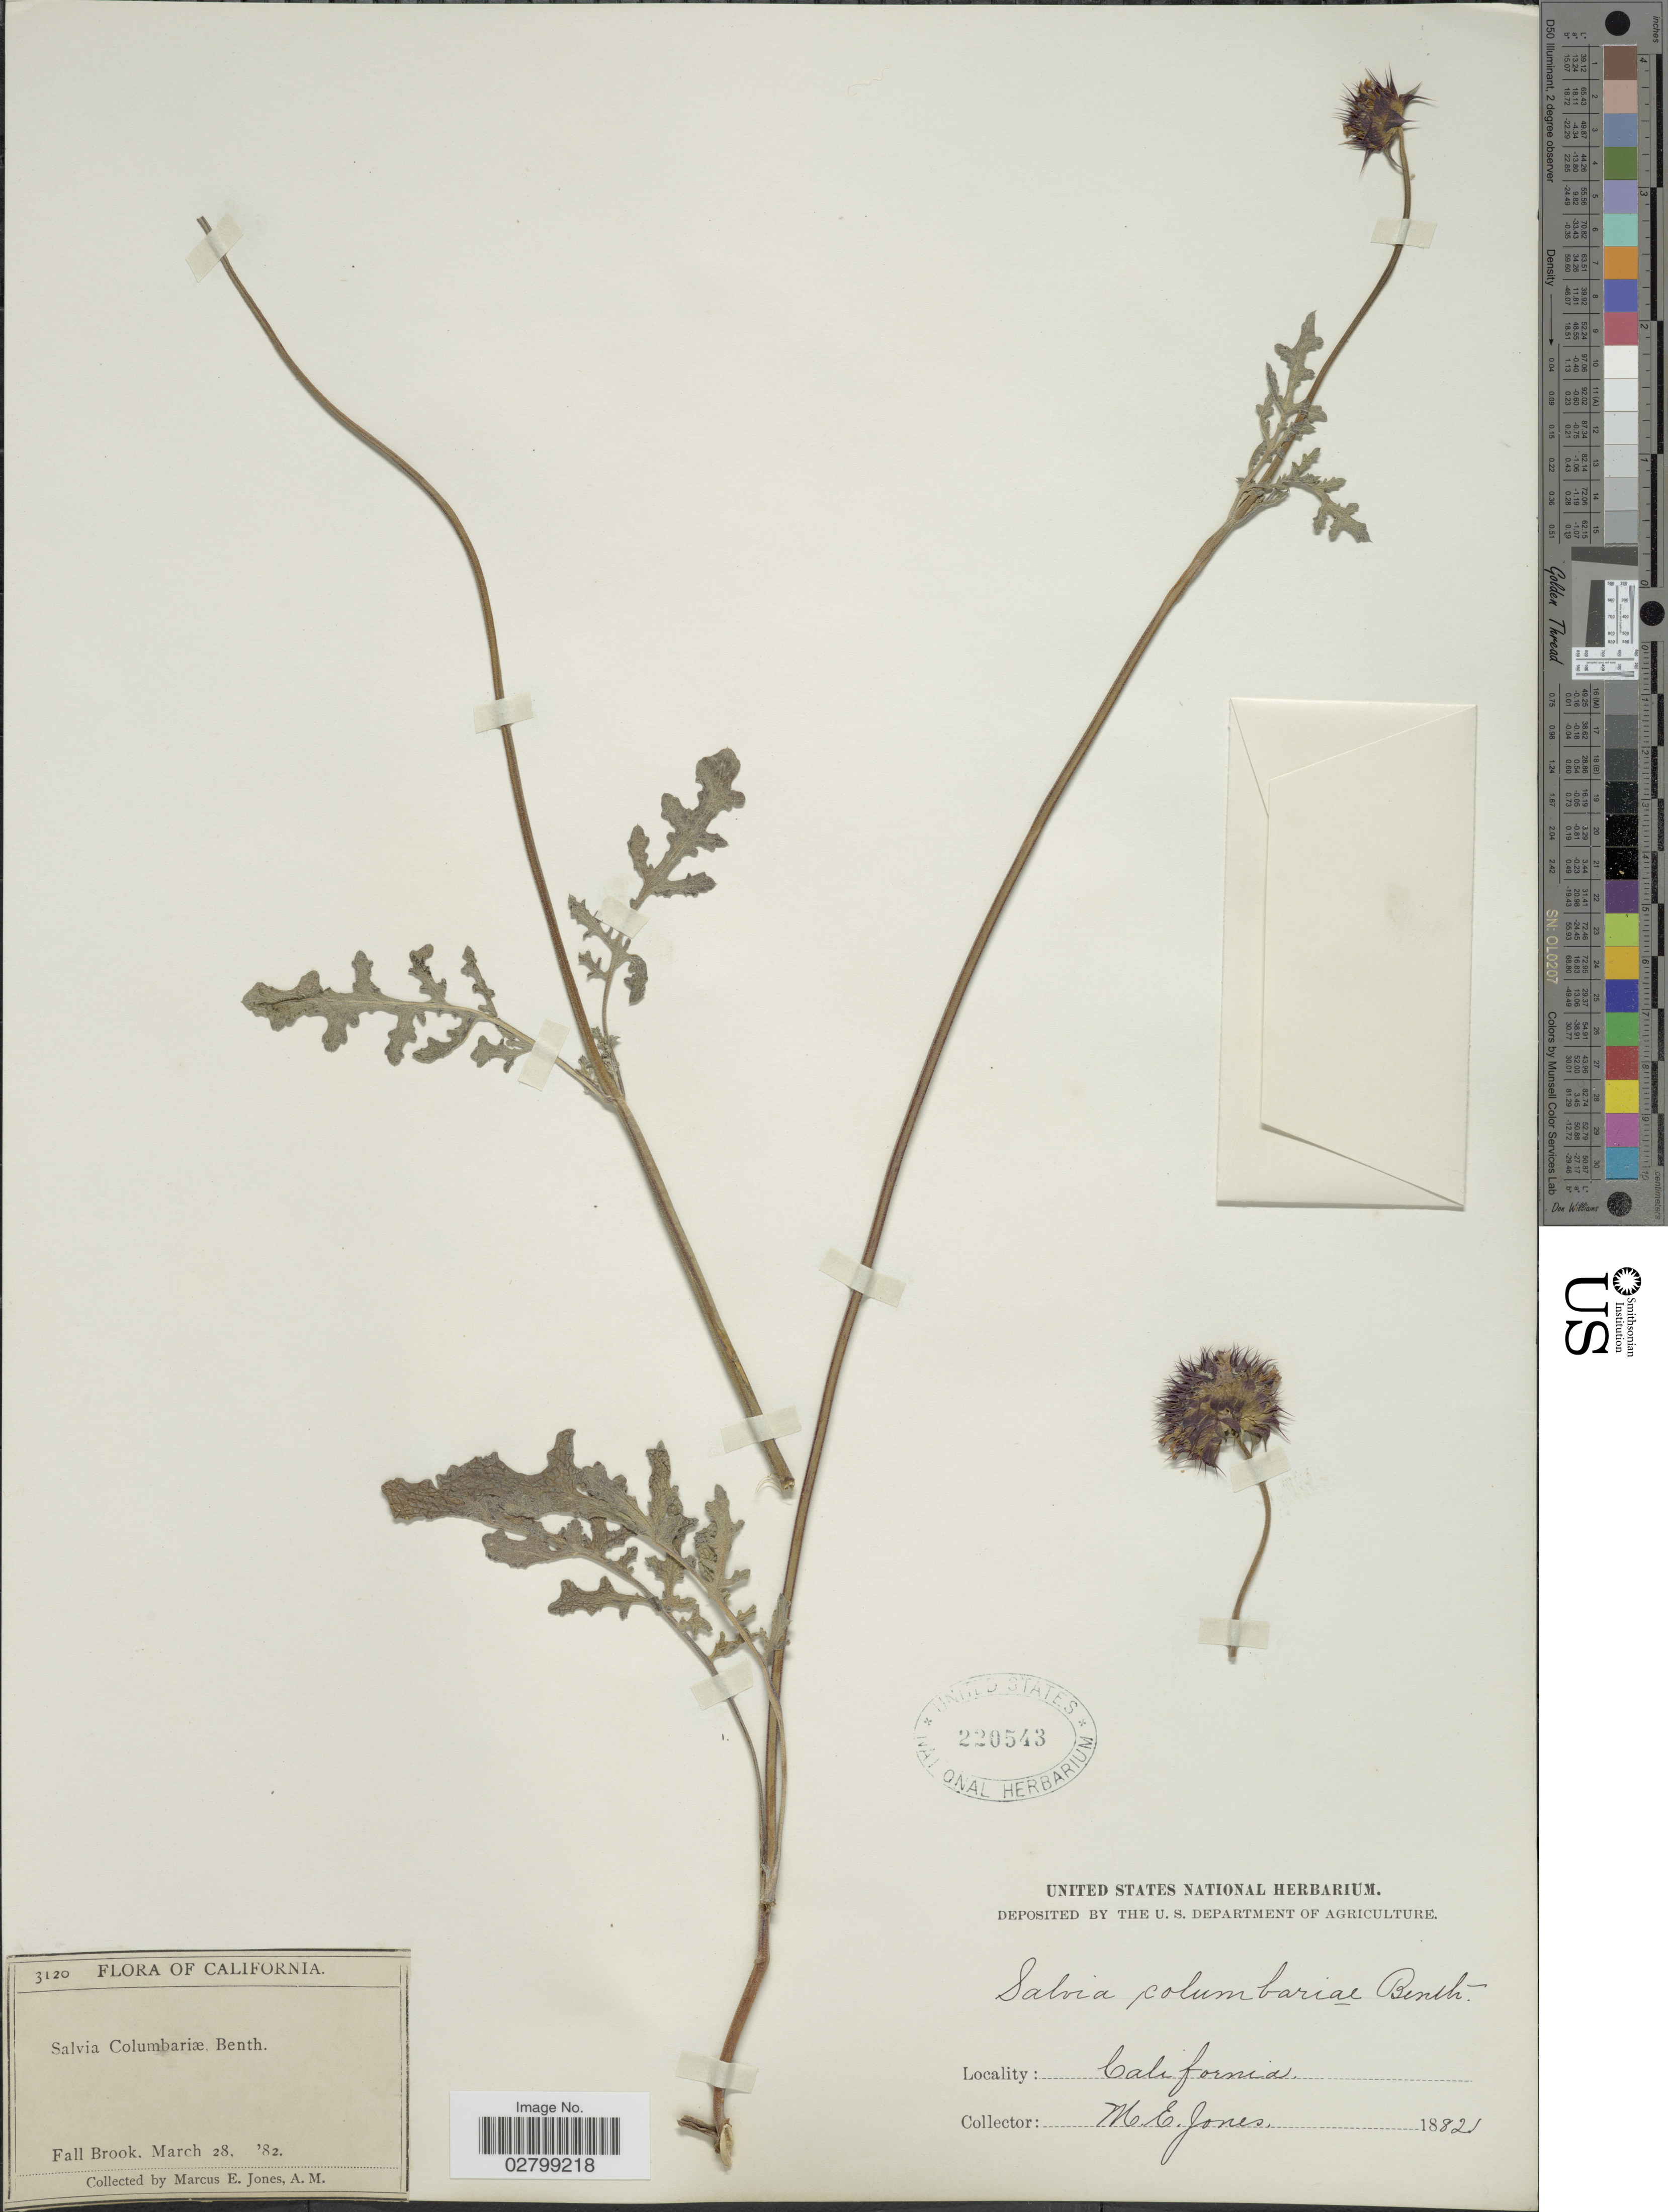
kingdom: Plantae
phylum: Tracheophyta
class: Magnoliopsida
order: Lamiales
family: Lamiaceae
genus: Salvia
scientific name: Salvia columbariae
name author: Benth.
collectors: M. E. Jones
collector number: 3120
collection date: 1882-03-28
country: United States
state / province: California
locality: Fall Brook.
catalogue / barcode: US 220543